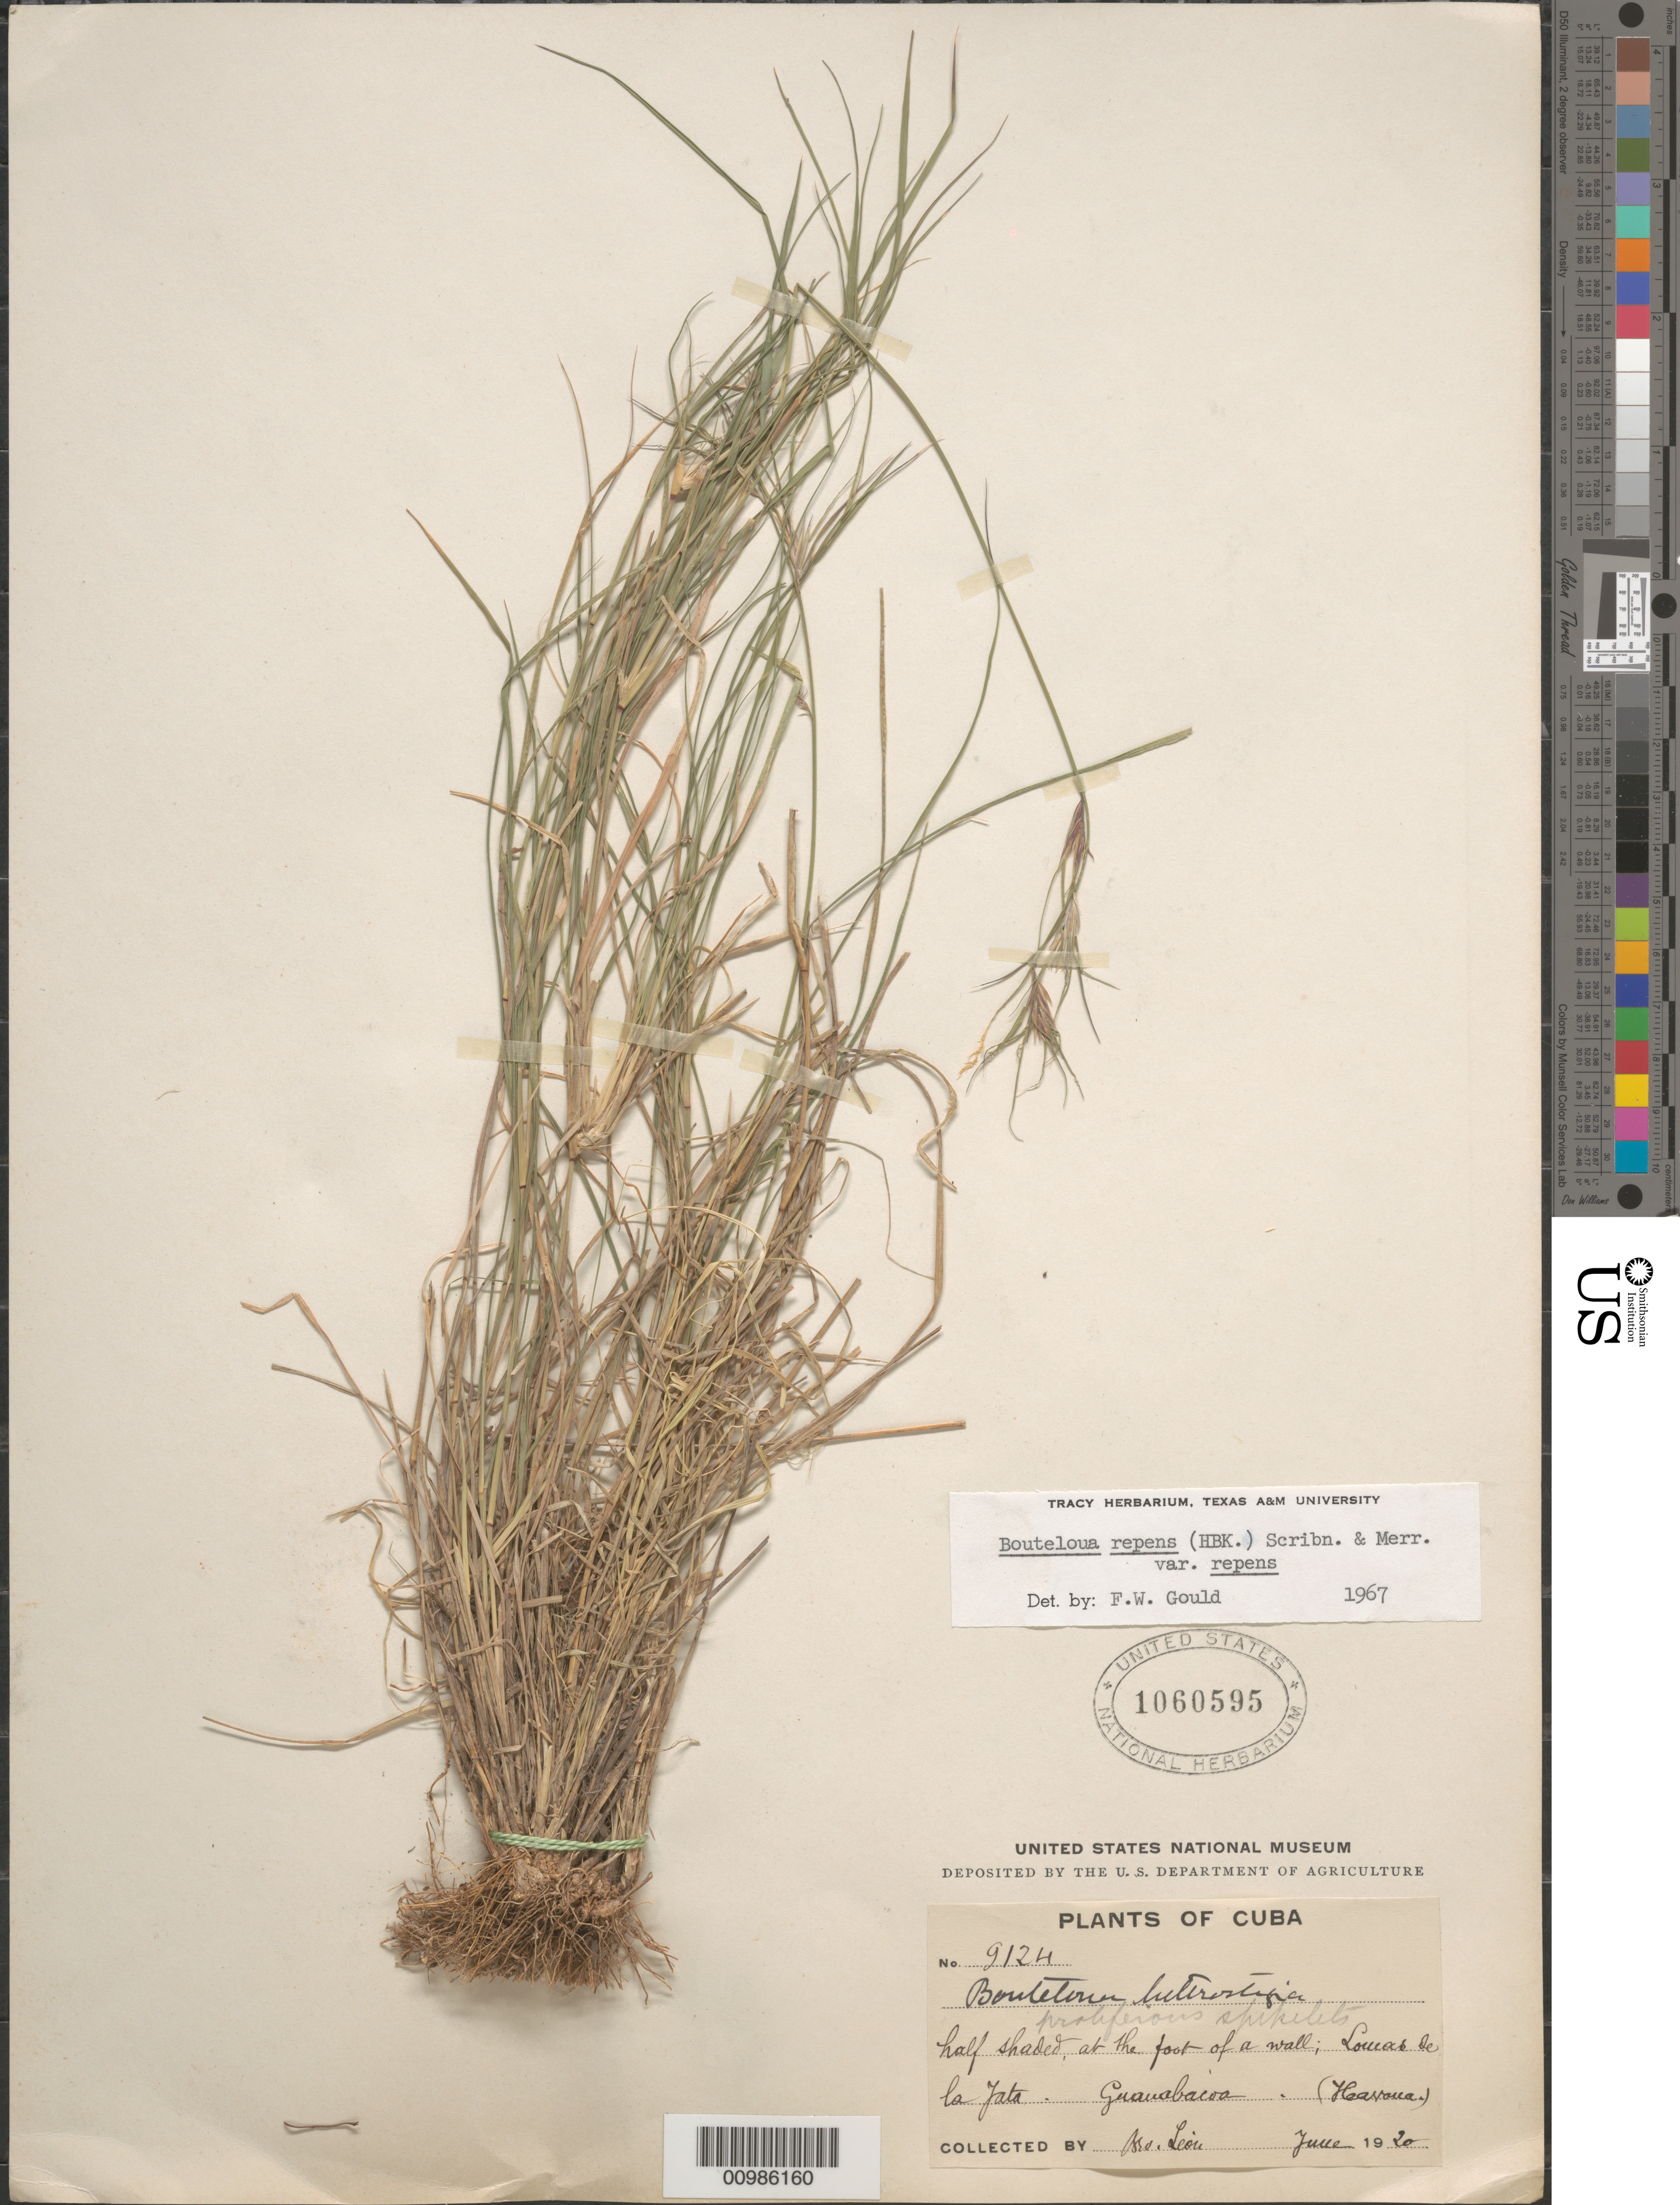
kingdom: Plantae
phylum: Tracheophyta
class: Liliopsida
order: Poales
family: Poaceae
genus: Bouteloua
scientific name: Bouteloua repens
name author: (Kunth) Scribn. & Merr.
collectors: Bro. León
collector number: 9124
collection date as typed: Jun 1920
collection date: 1920-06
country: Cuba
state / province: La Habana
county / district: Municipio Guanabacoa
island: Cuba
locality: Lomas de la Jata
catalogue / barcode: US 1060595